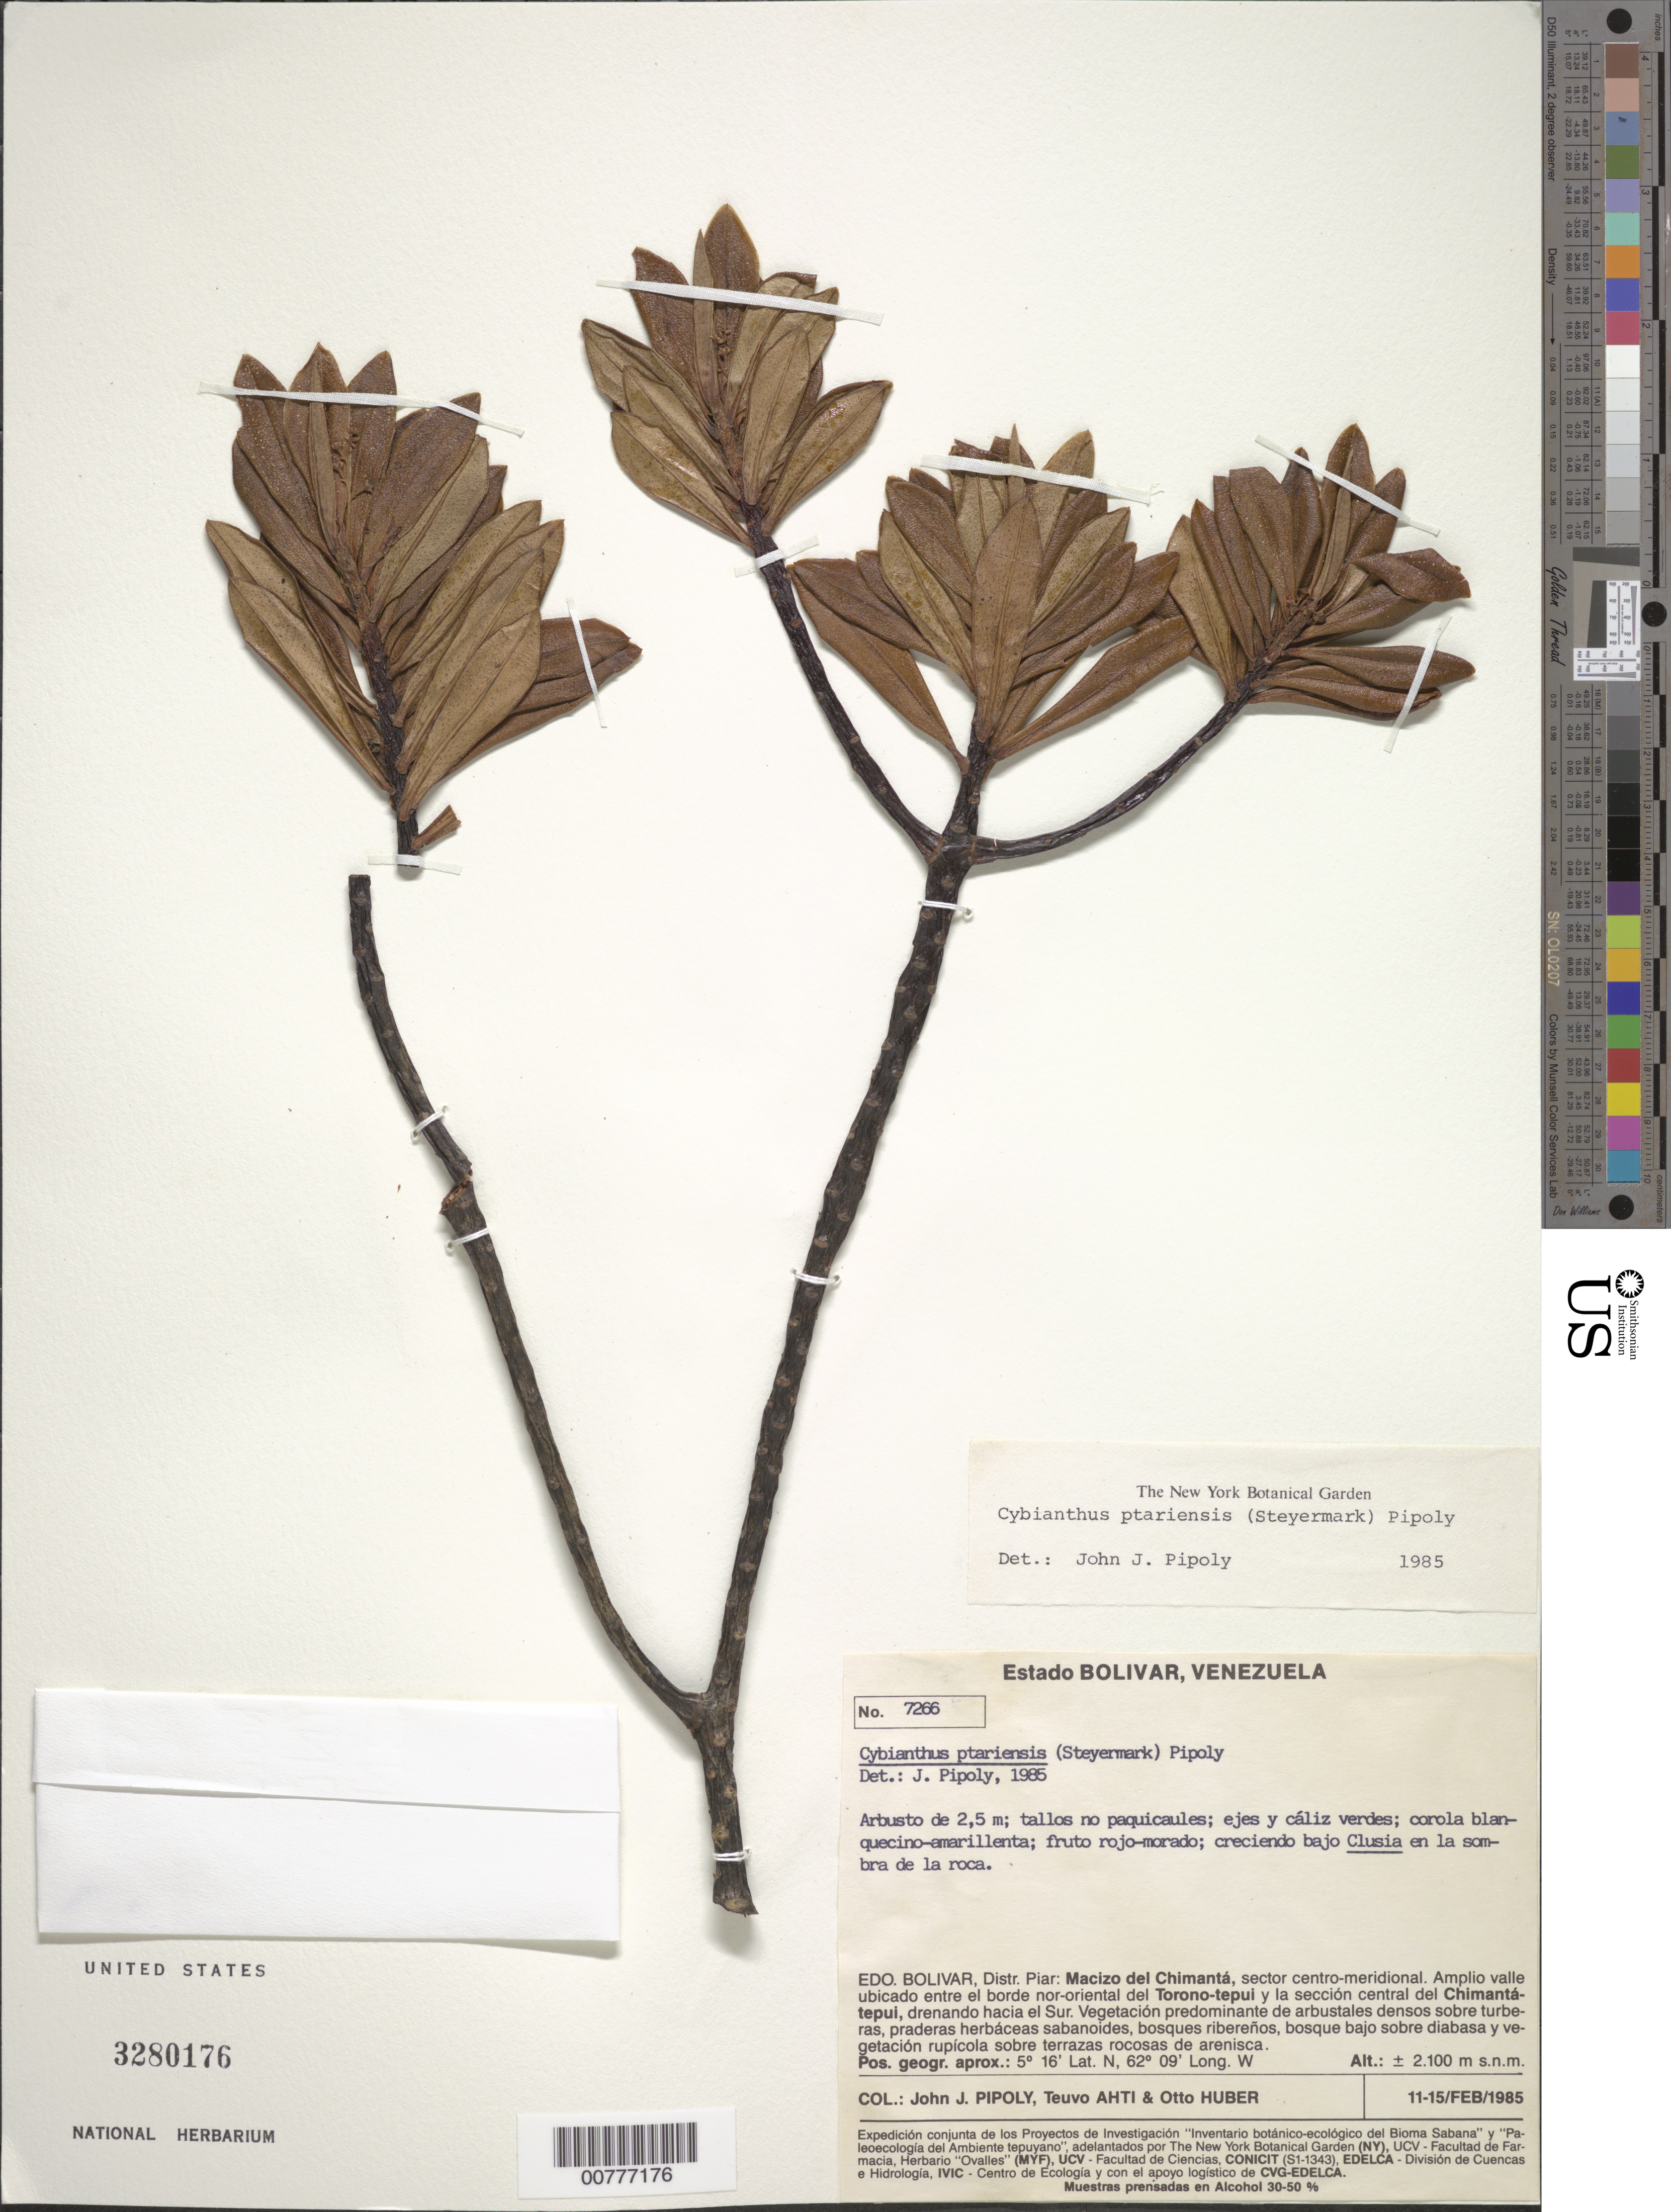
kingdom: Plantae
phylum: Tracheophyta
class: Magnoliopsida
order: Ericales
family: Primulaceae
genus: Cybianthus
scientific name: Cybianthus ptariensis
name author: (Steyerm.) Pipoly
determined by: Pipoly, J. J., III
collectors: J. J. Pipoly, T. T. Ahti & O. Huber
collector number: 7266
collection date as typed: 11-Feb-85 to 15-Feb-85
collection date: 1985-02-11/1985-02-15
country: Venezuela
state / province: Bolívar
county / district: Piar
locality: Macizo del Chimantá, sector centro-meridional; wide valley between the northwest side of the Torono-tepuí and the middle section of the Chimantá-tepuí, draining from the south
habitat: Vegetación predominante de arbustales denso sobre turberas, praderas herbáceas sabanoides, bosques ribereños, bosque bajo sobre diabasa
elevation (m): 2100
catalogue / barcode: US 3280176